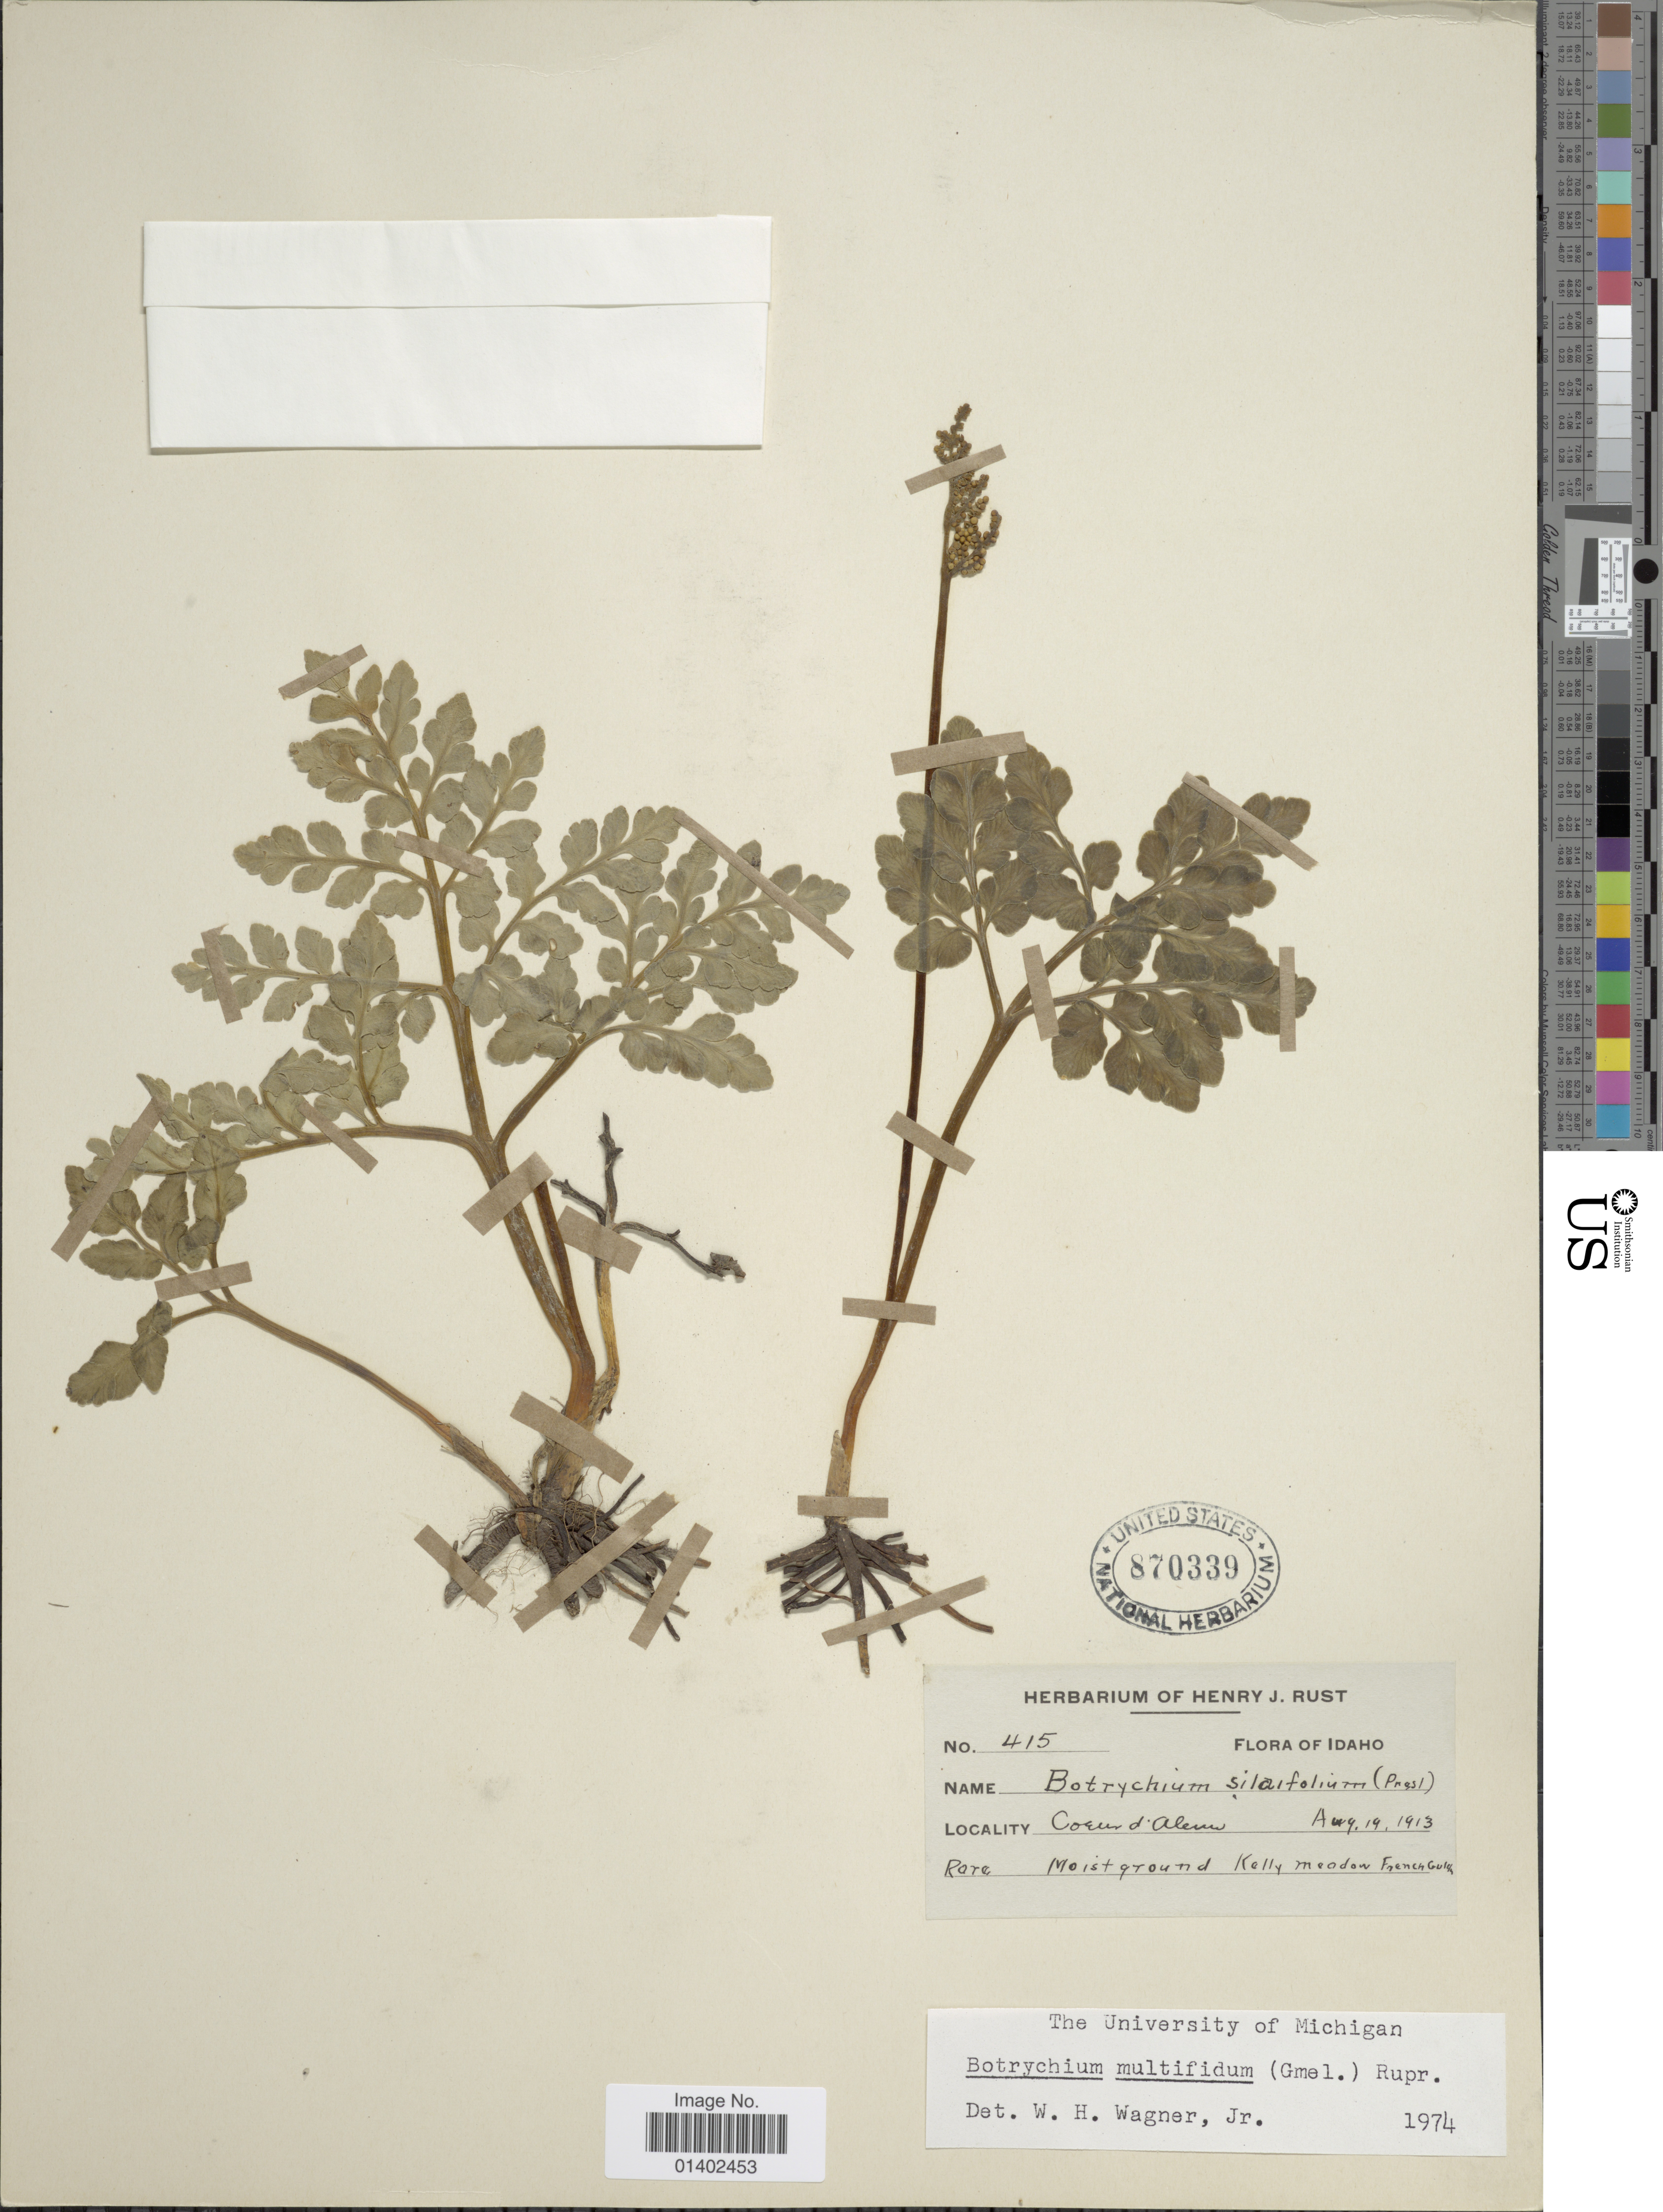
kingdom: Plantae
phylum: Tracheophyta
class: Polypodiopsida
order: Ophioglossales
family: Ophioglossaceae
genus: Botrychium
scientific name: Botrychium multifidum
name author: (J.F. Gmel.) Rupr.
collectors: H. J. Rust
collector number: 415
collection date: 1913-08-19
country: United States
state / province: Idaho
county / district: Kootenai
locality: Coeur d'Alene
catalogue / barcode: US 870339